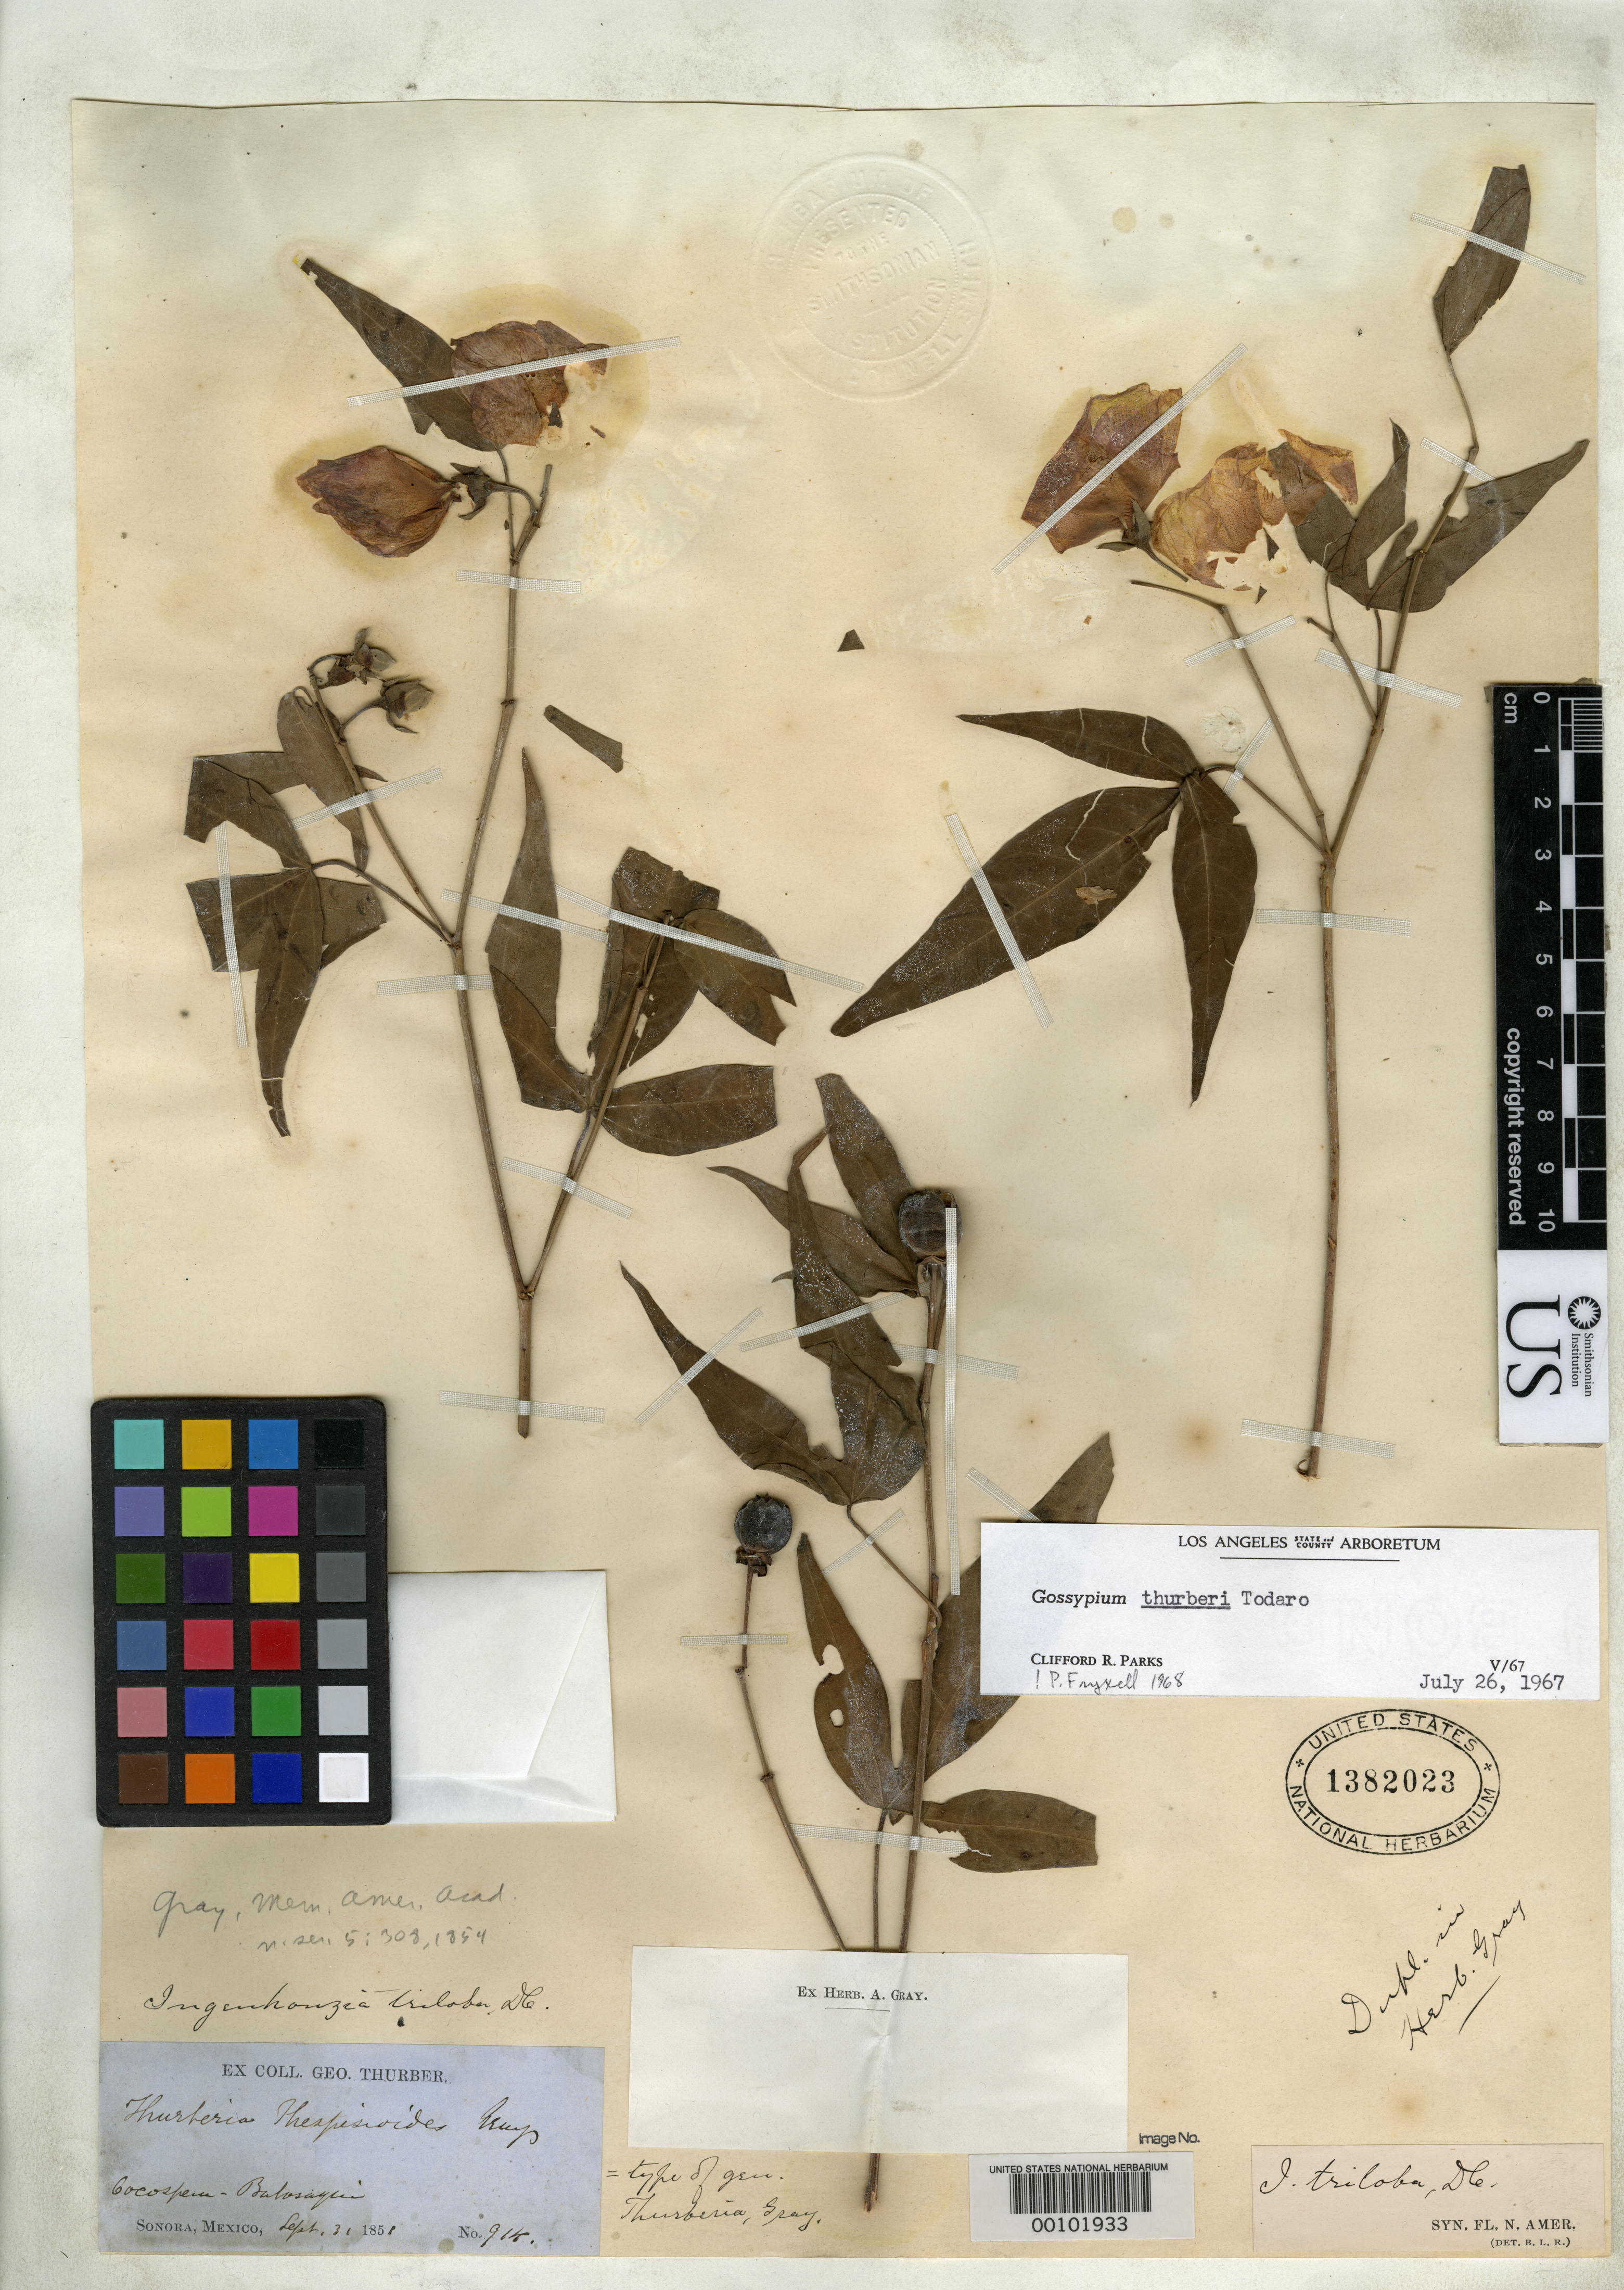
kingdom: Plantae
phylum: Tracheophyta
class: Magnoliopsida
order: Malvales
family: Malvaceae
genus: Thurberia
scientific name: Thurberia thespesioides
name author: A. Gray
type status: Isotype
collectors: G. Thurber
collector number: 914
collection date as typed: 31 Sep 1851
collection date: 1851-09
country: Mexico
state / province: Sonora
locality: In a canyon between Cocospera and Barbasaqui.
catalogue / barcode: US 1382023